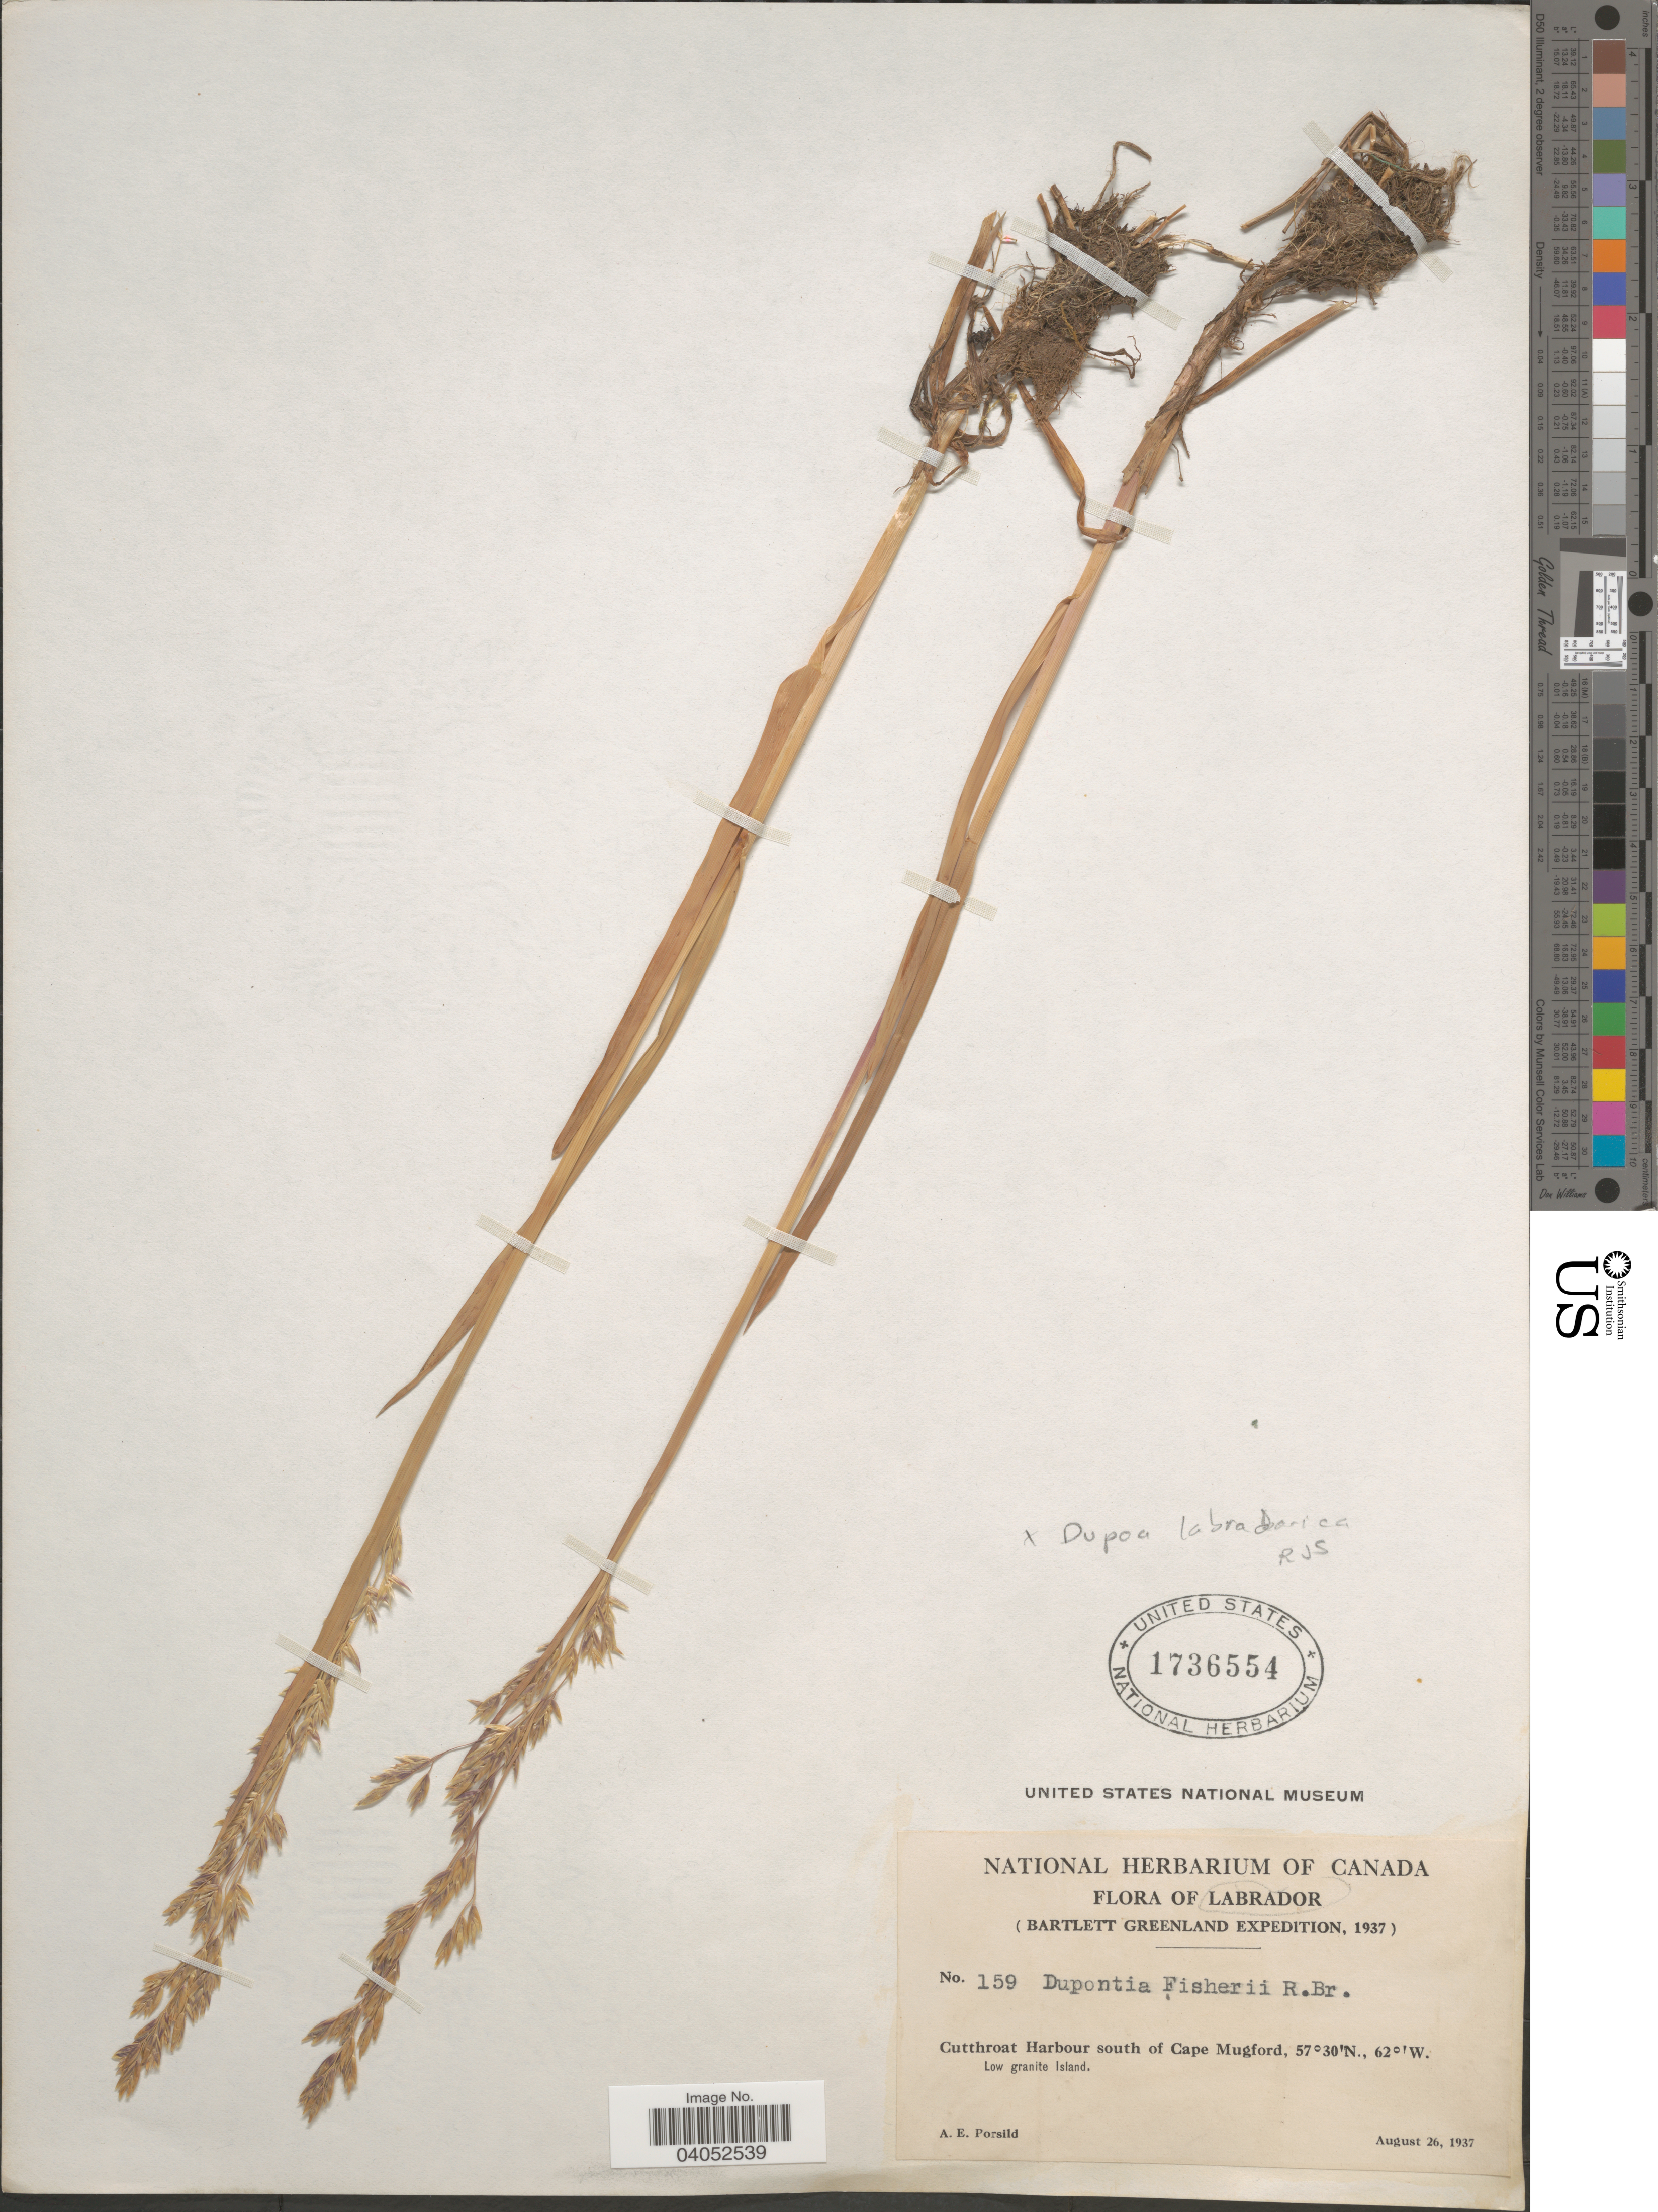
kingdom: Plantae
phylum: Tracheophyta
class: Liliopsida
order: Poales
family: Poaceae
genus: Dupontopoa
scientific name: Dupontopoa labradorica ined.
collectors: A. E. Porsild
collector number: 159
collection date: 1937-08-26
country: Canada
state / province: Newfoundland and Labrador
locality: Labrador. Cutthroat Harbour south of Cape Mugford. Low granite Island.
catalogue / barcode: US 1736554